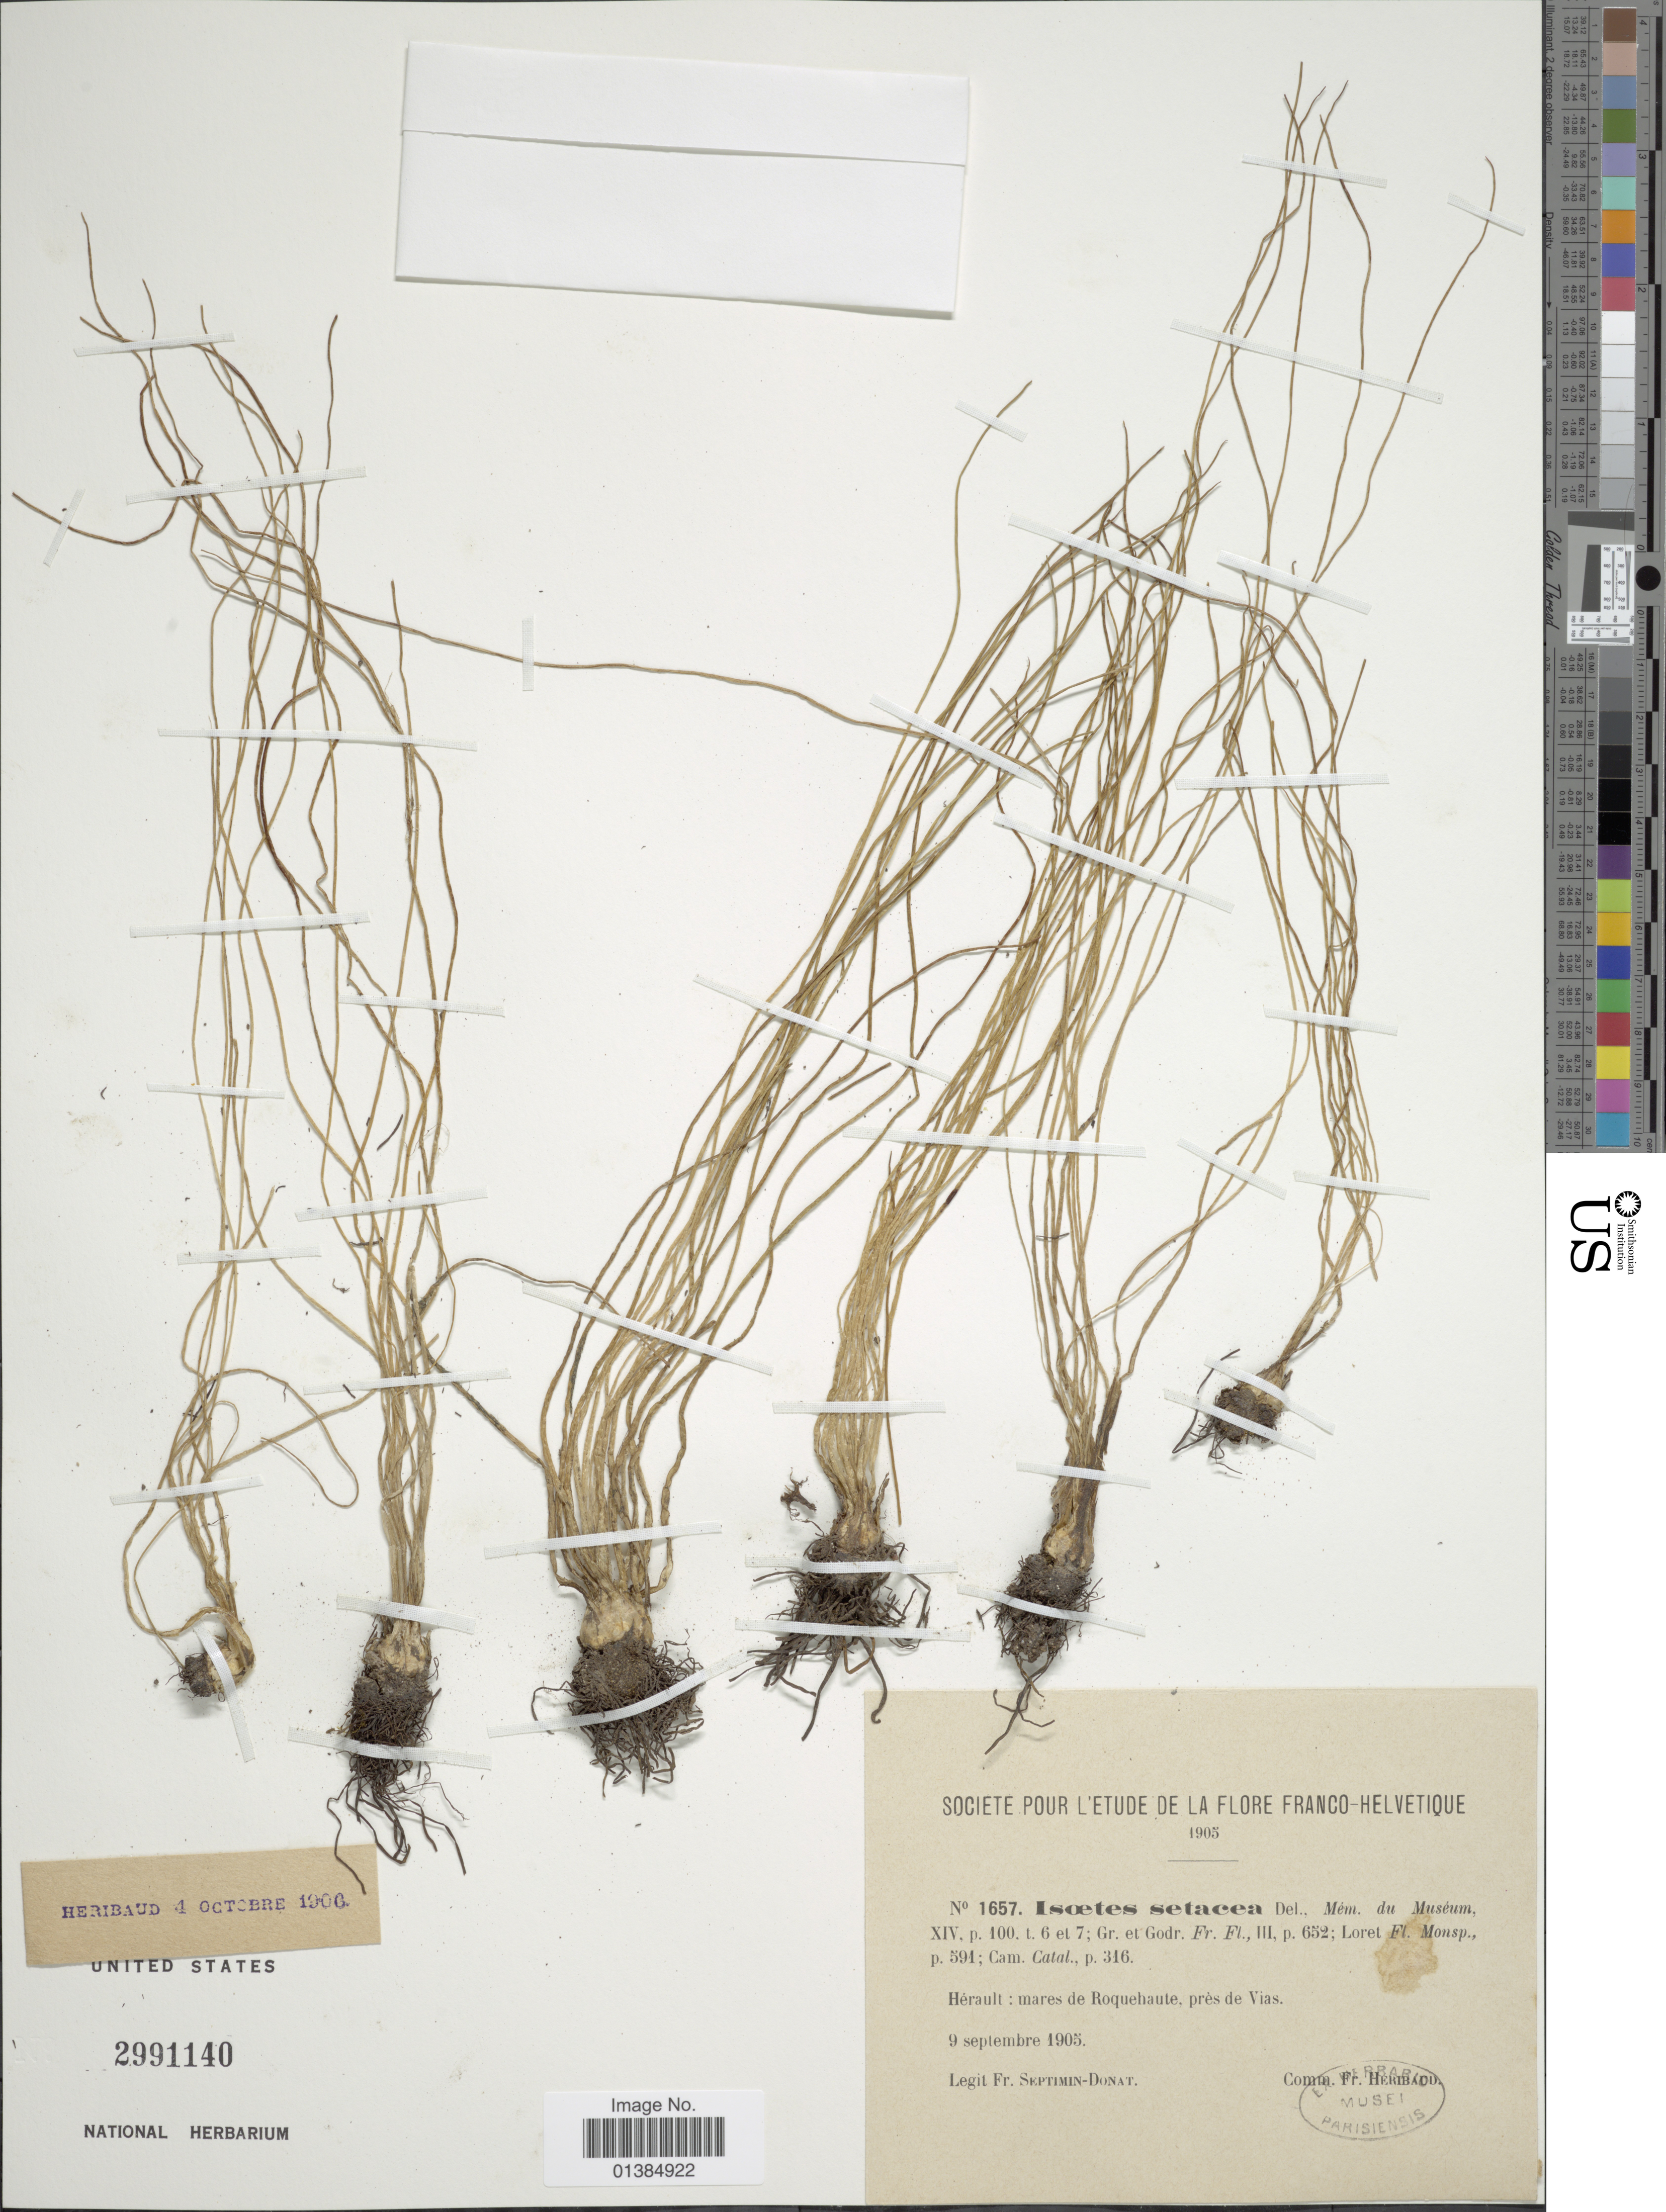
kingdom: Plantae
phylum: Tracheophyta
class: Lycopodiopsida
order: Isoetales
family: Isoetaceae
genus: Isoetes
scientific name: Isoetes echinospora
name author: Durieu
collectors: F. Septimin-Donat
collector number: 1657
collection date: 1905-09-09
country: France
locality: Hérault: mares de Roquehaute, près de Vias.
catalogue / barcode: US 2991140